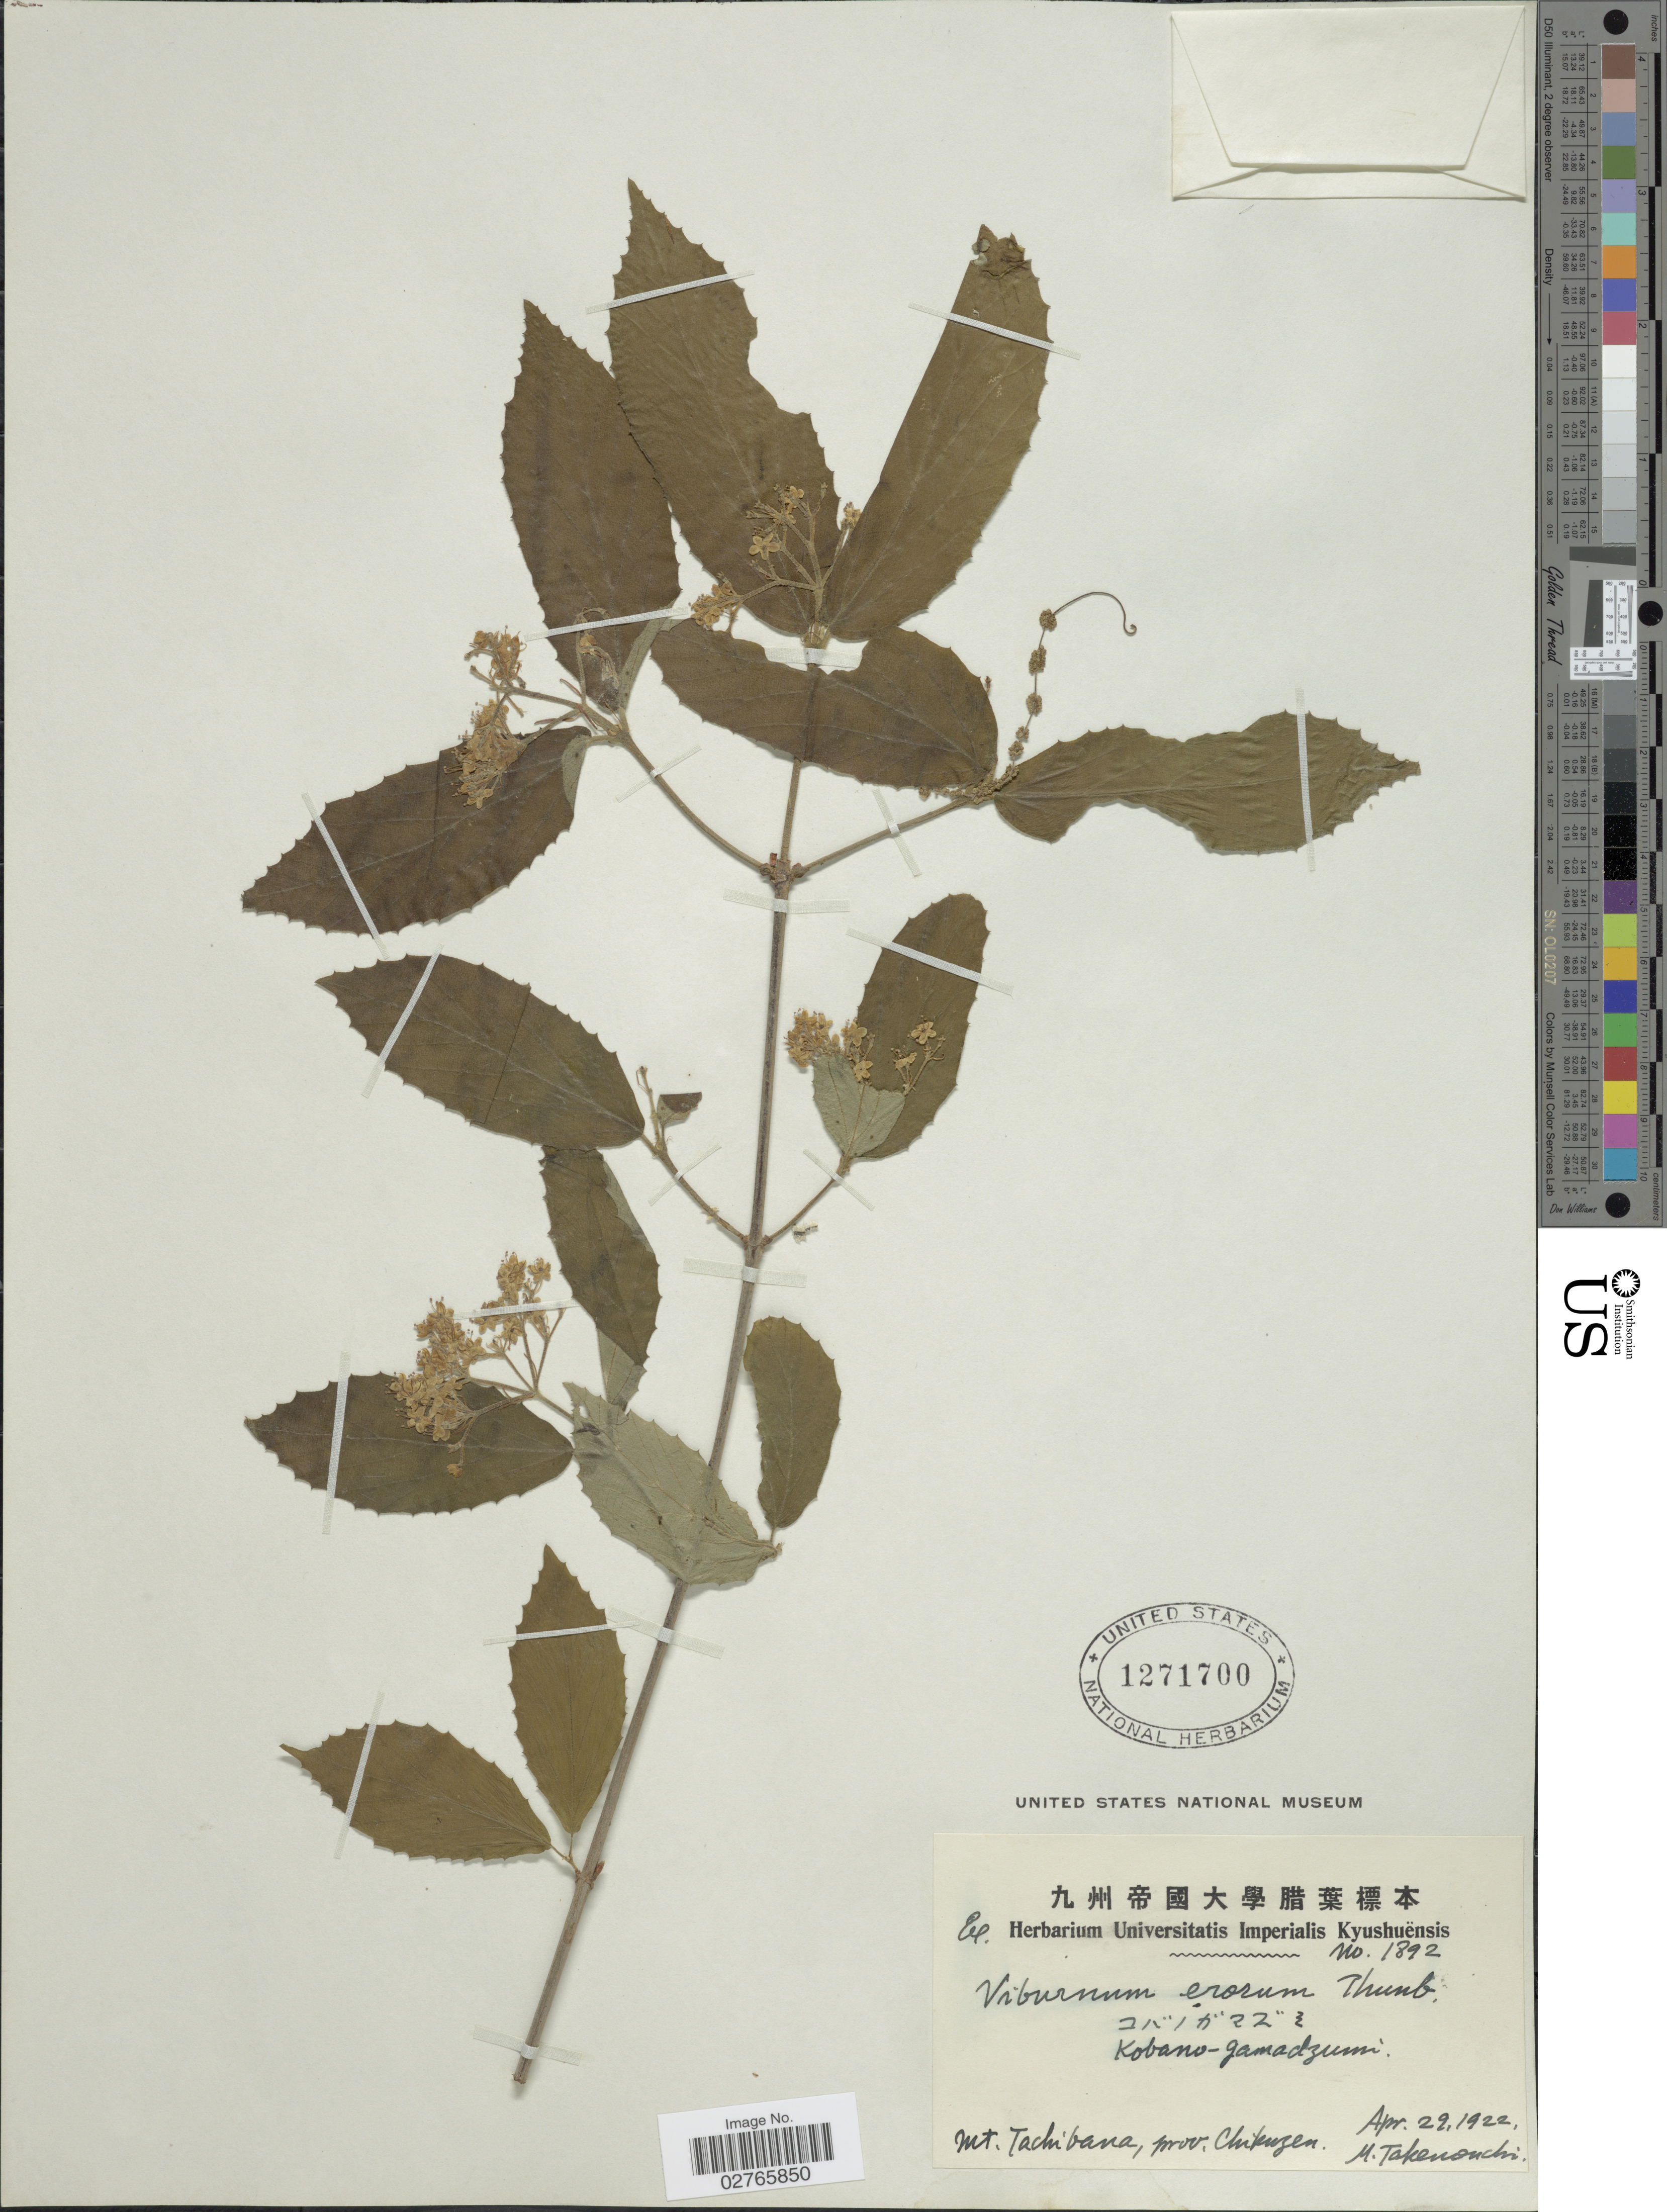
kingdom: Plantae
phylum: Tracheophyta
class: Magnoliopsida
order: Dipsacales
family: Viburnaceae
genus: Viburnum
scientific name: Viburnum erosum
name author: Thunb.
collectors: M. Takenonchi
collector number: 1892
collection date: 1922-04-29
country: Japan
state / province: Hukuoka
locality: Mt. Tachibana, prov. Chikuzen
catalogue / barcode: US 1271700